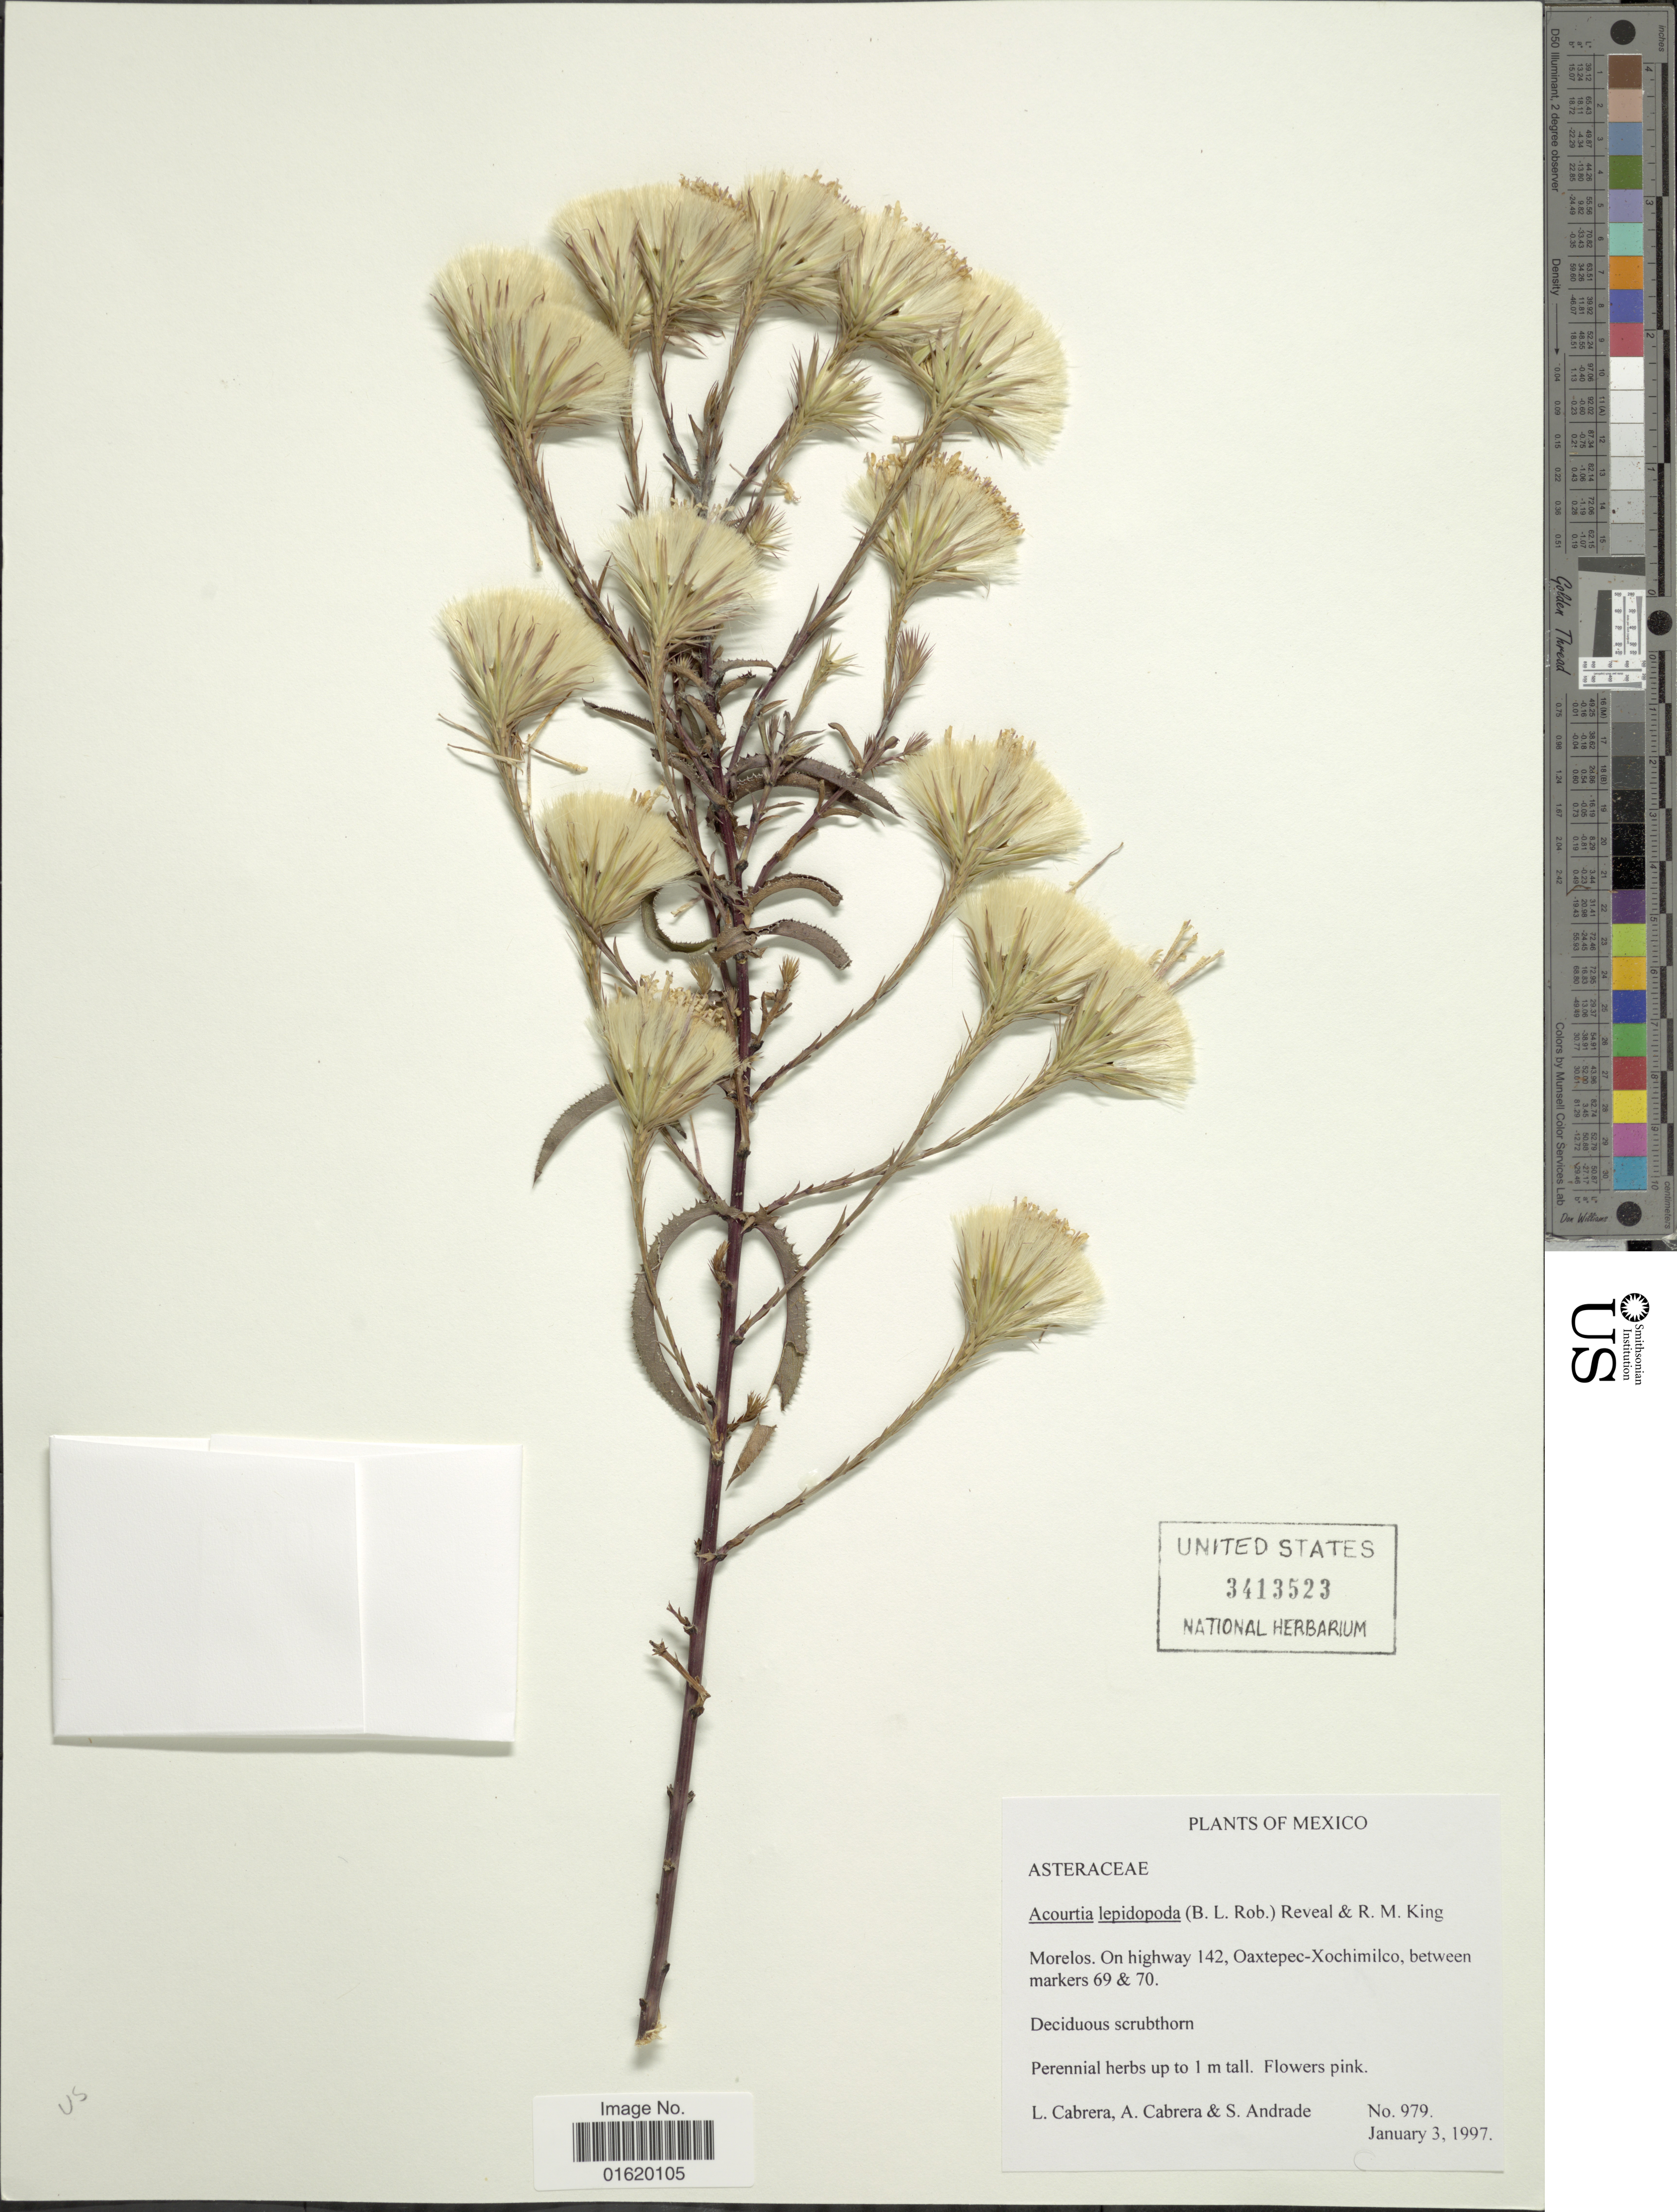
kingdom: Plantae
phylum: Tracheophyta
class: Magnoliopsida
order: Asterales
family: Asteraceae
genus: Acourtia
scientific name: Acourtia lepidopoda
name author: (B.L. Rob.) Reveal & R.M. King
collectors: L. Cabrera, A. Cabrera & S. Andrade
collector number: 979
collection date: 1997-01-03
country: Mexico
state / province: Morelos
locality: On highway 142, Oaxtepec-Xochimilco, between markes 69 &70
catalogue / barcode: US 3413523